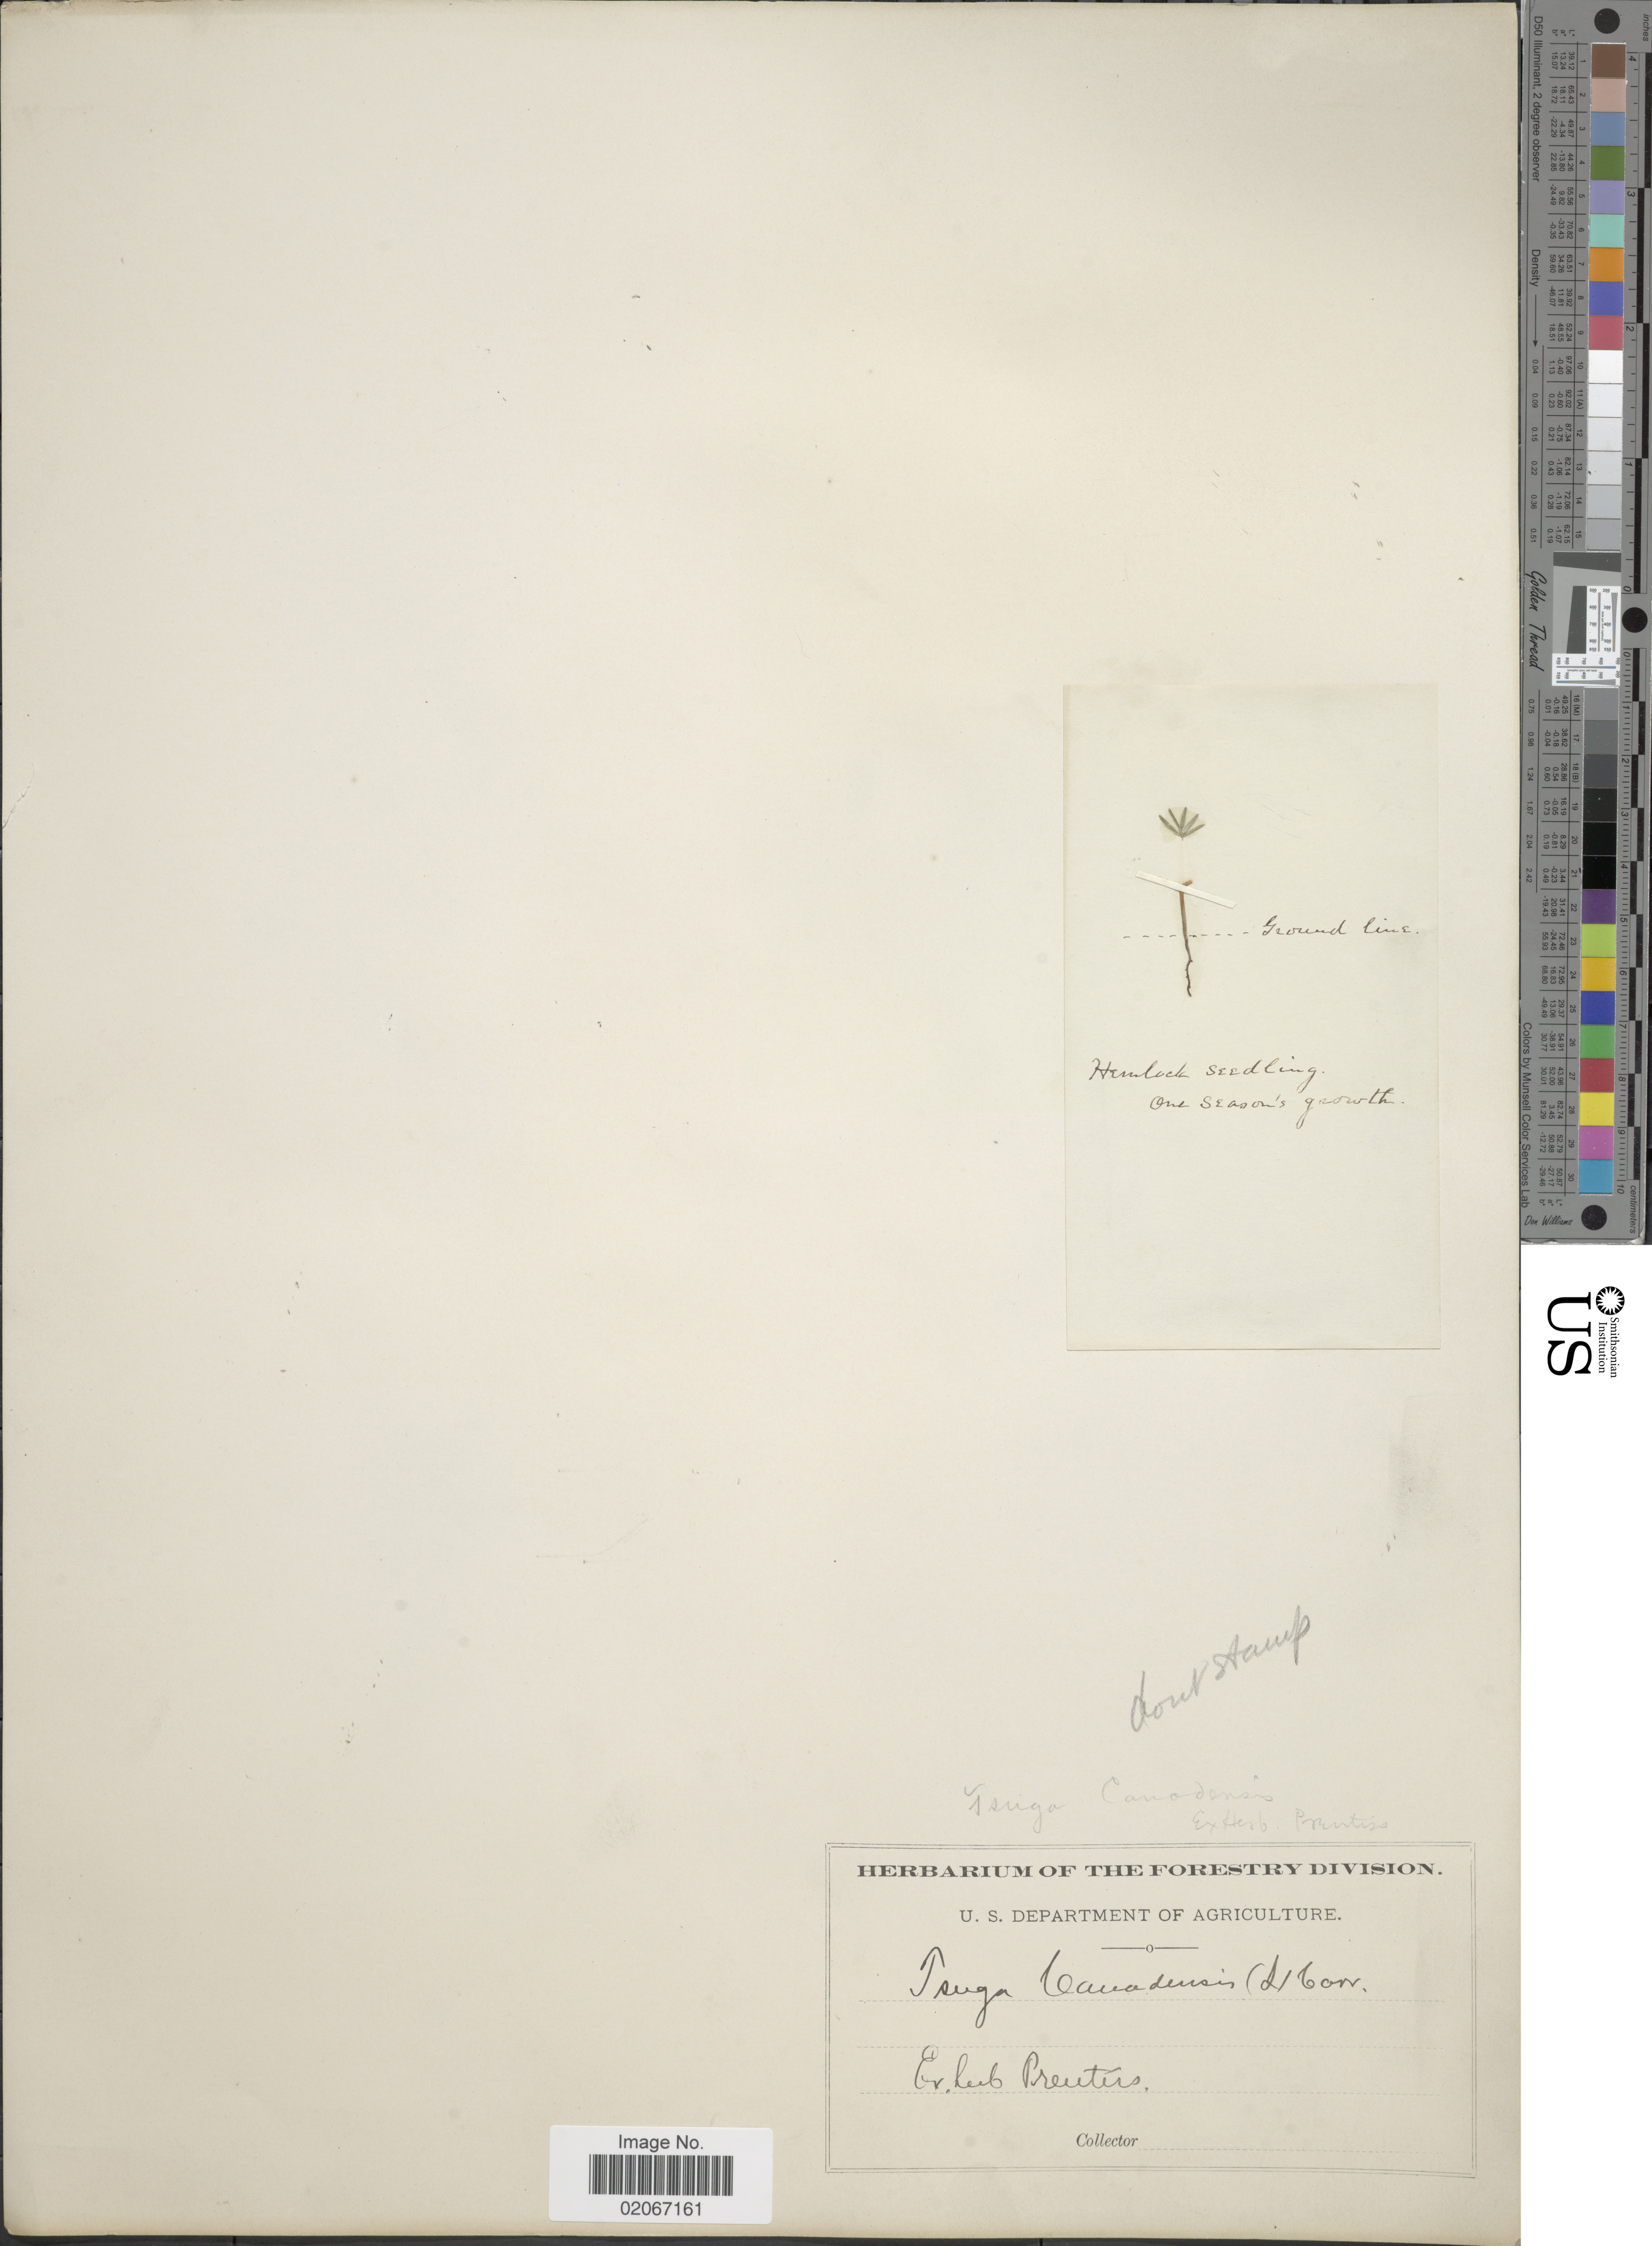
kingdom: Plantae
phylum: Tracheophyta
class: Pinopsida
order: Pinales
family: Pinaceae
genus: Tsuga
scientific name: Tsuga canadensis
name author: (L.) Carrière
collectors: Ex herb. Preuters